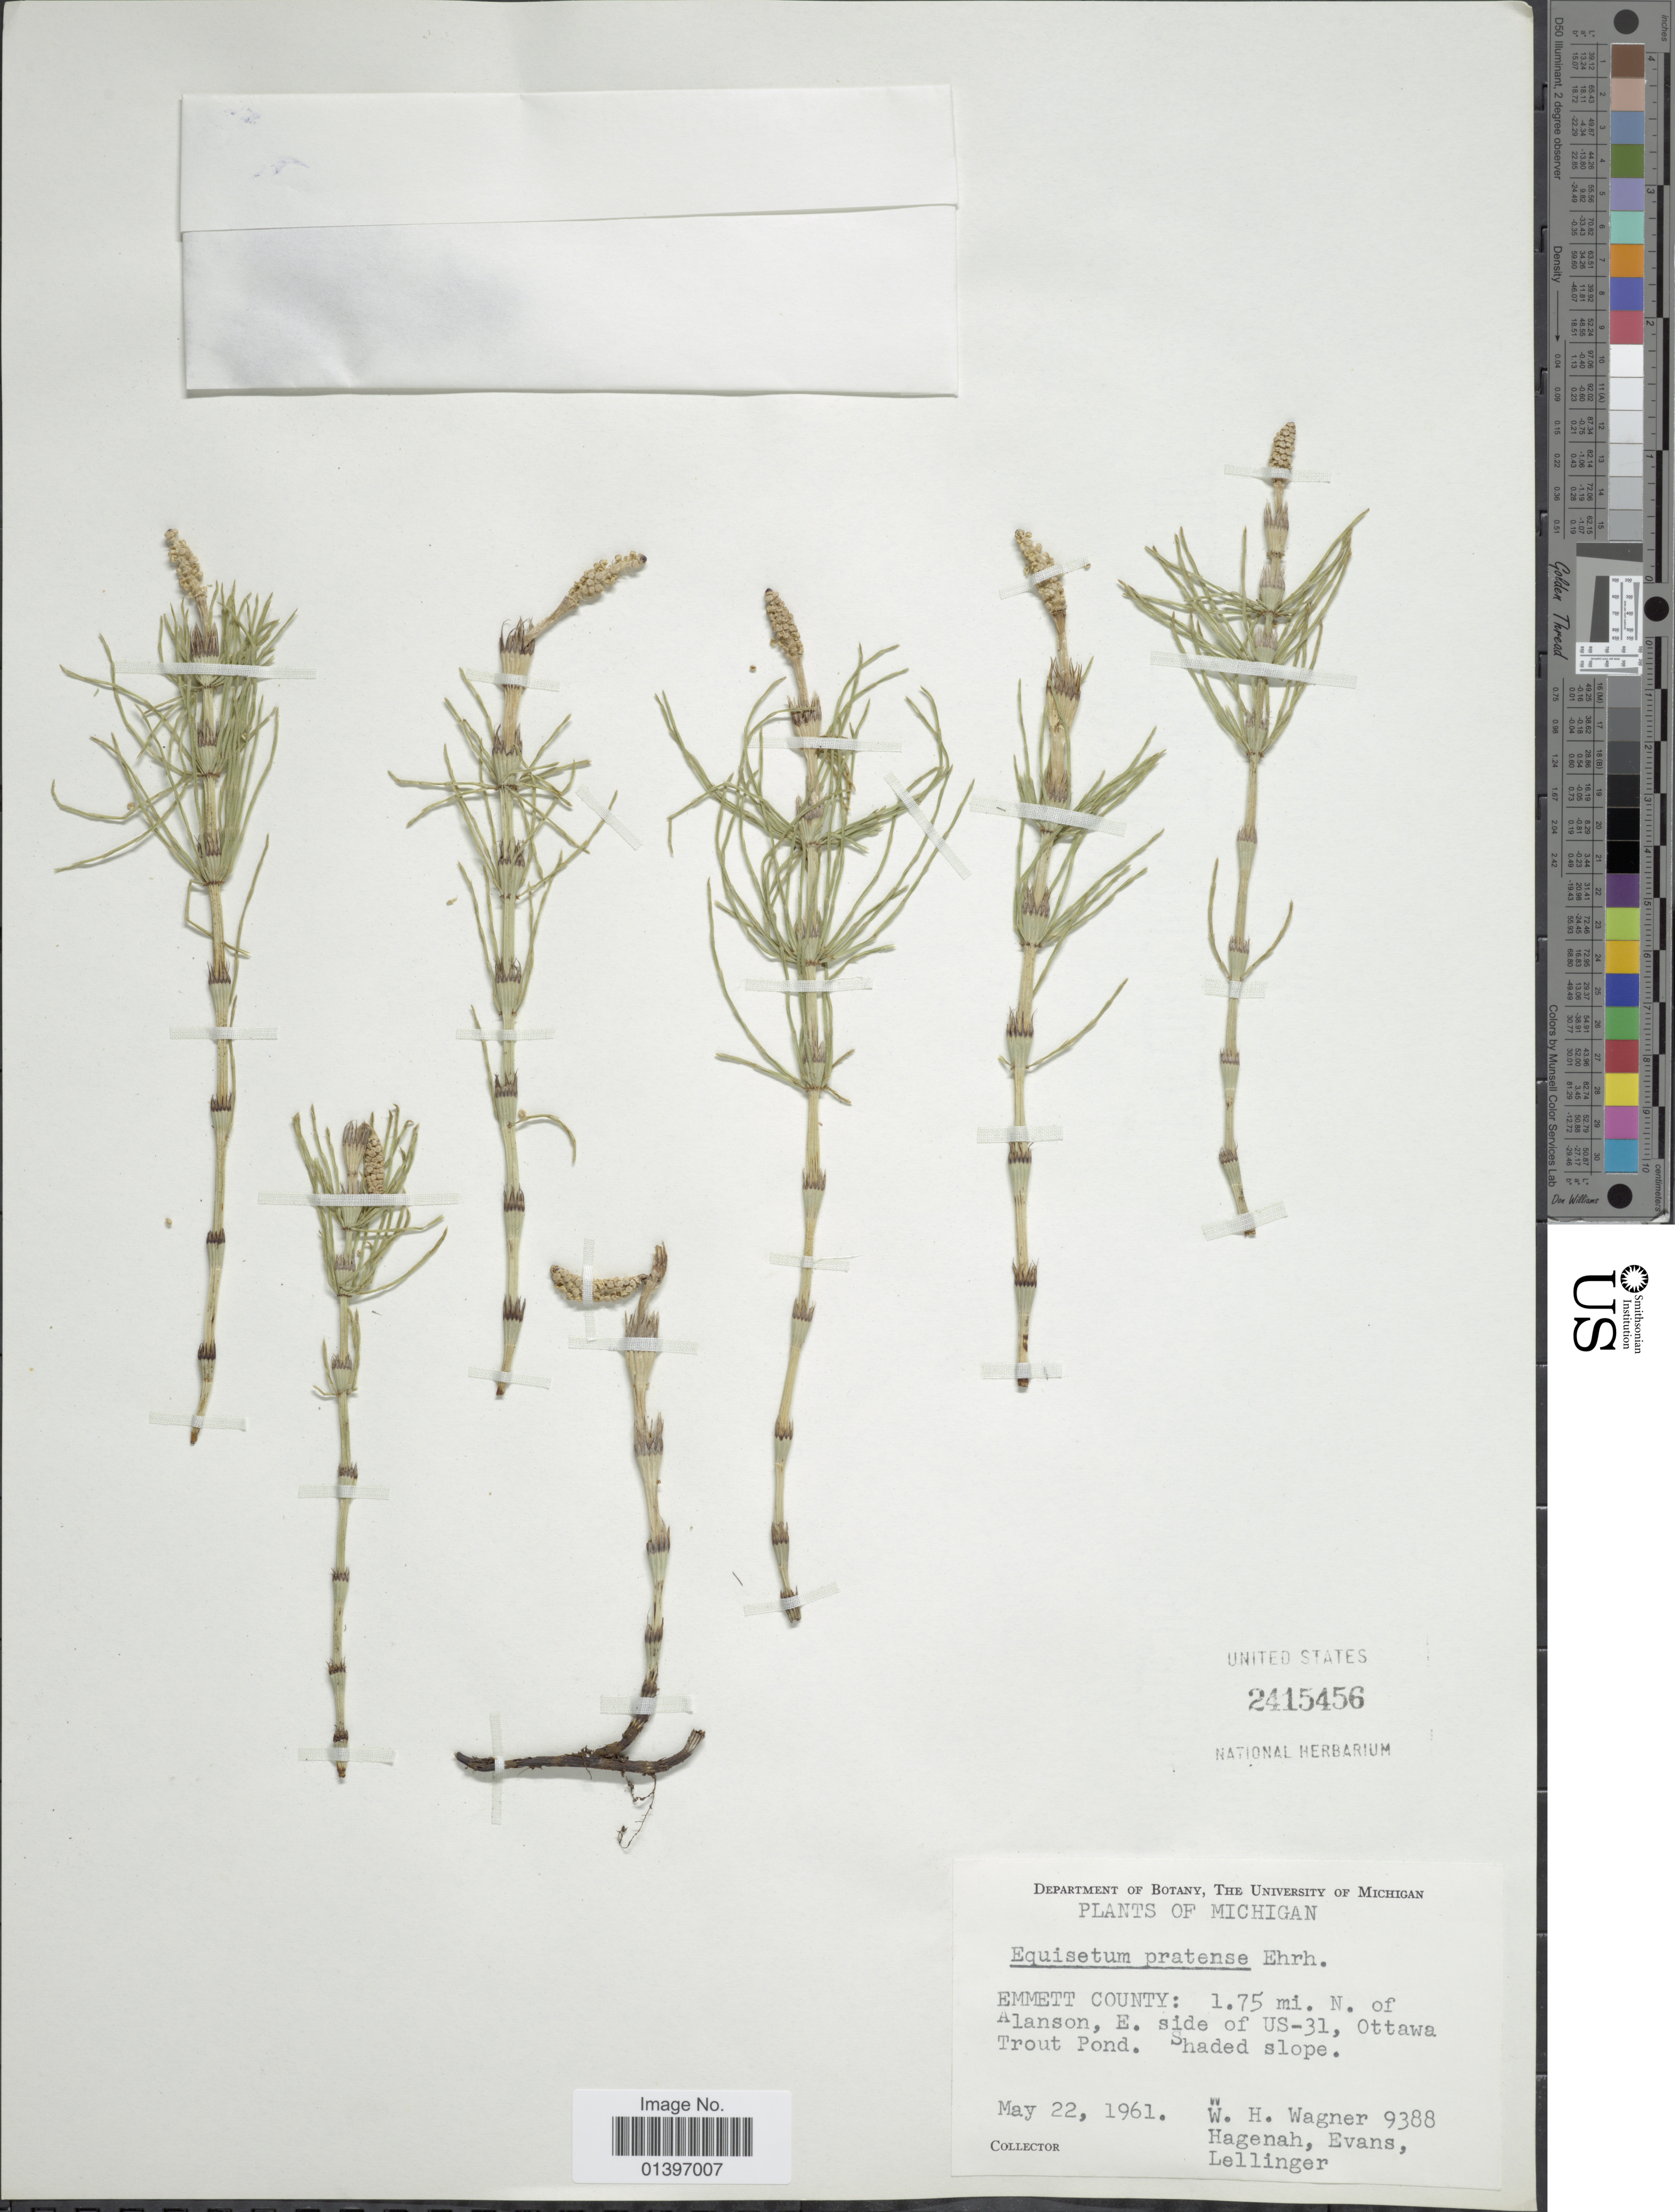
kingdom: Plantae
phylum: Tracheophyta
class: Polypodiopsida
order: Equisetales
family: Equisetaceae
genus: Equisetum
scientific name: Equisetum pratense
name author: Ehrh.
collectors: W. H. Wagner, Hagenah, -- Evans & D. B. Lellinger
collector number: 9388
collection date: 1961-05-22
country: United States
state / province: Michigan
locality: Emmett County : 1.75 mi. N. of Alanson, E. side of US-31, Ottawa Trout Pond, shaded slope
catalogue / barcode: US 2415456